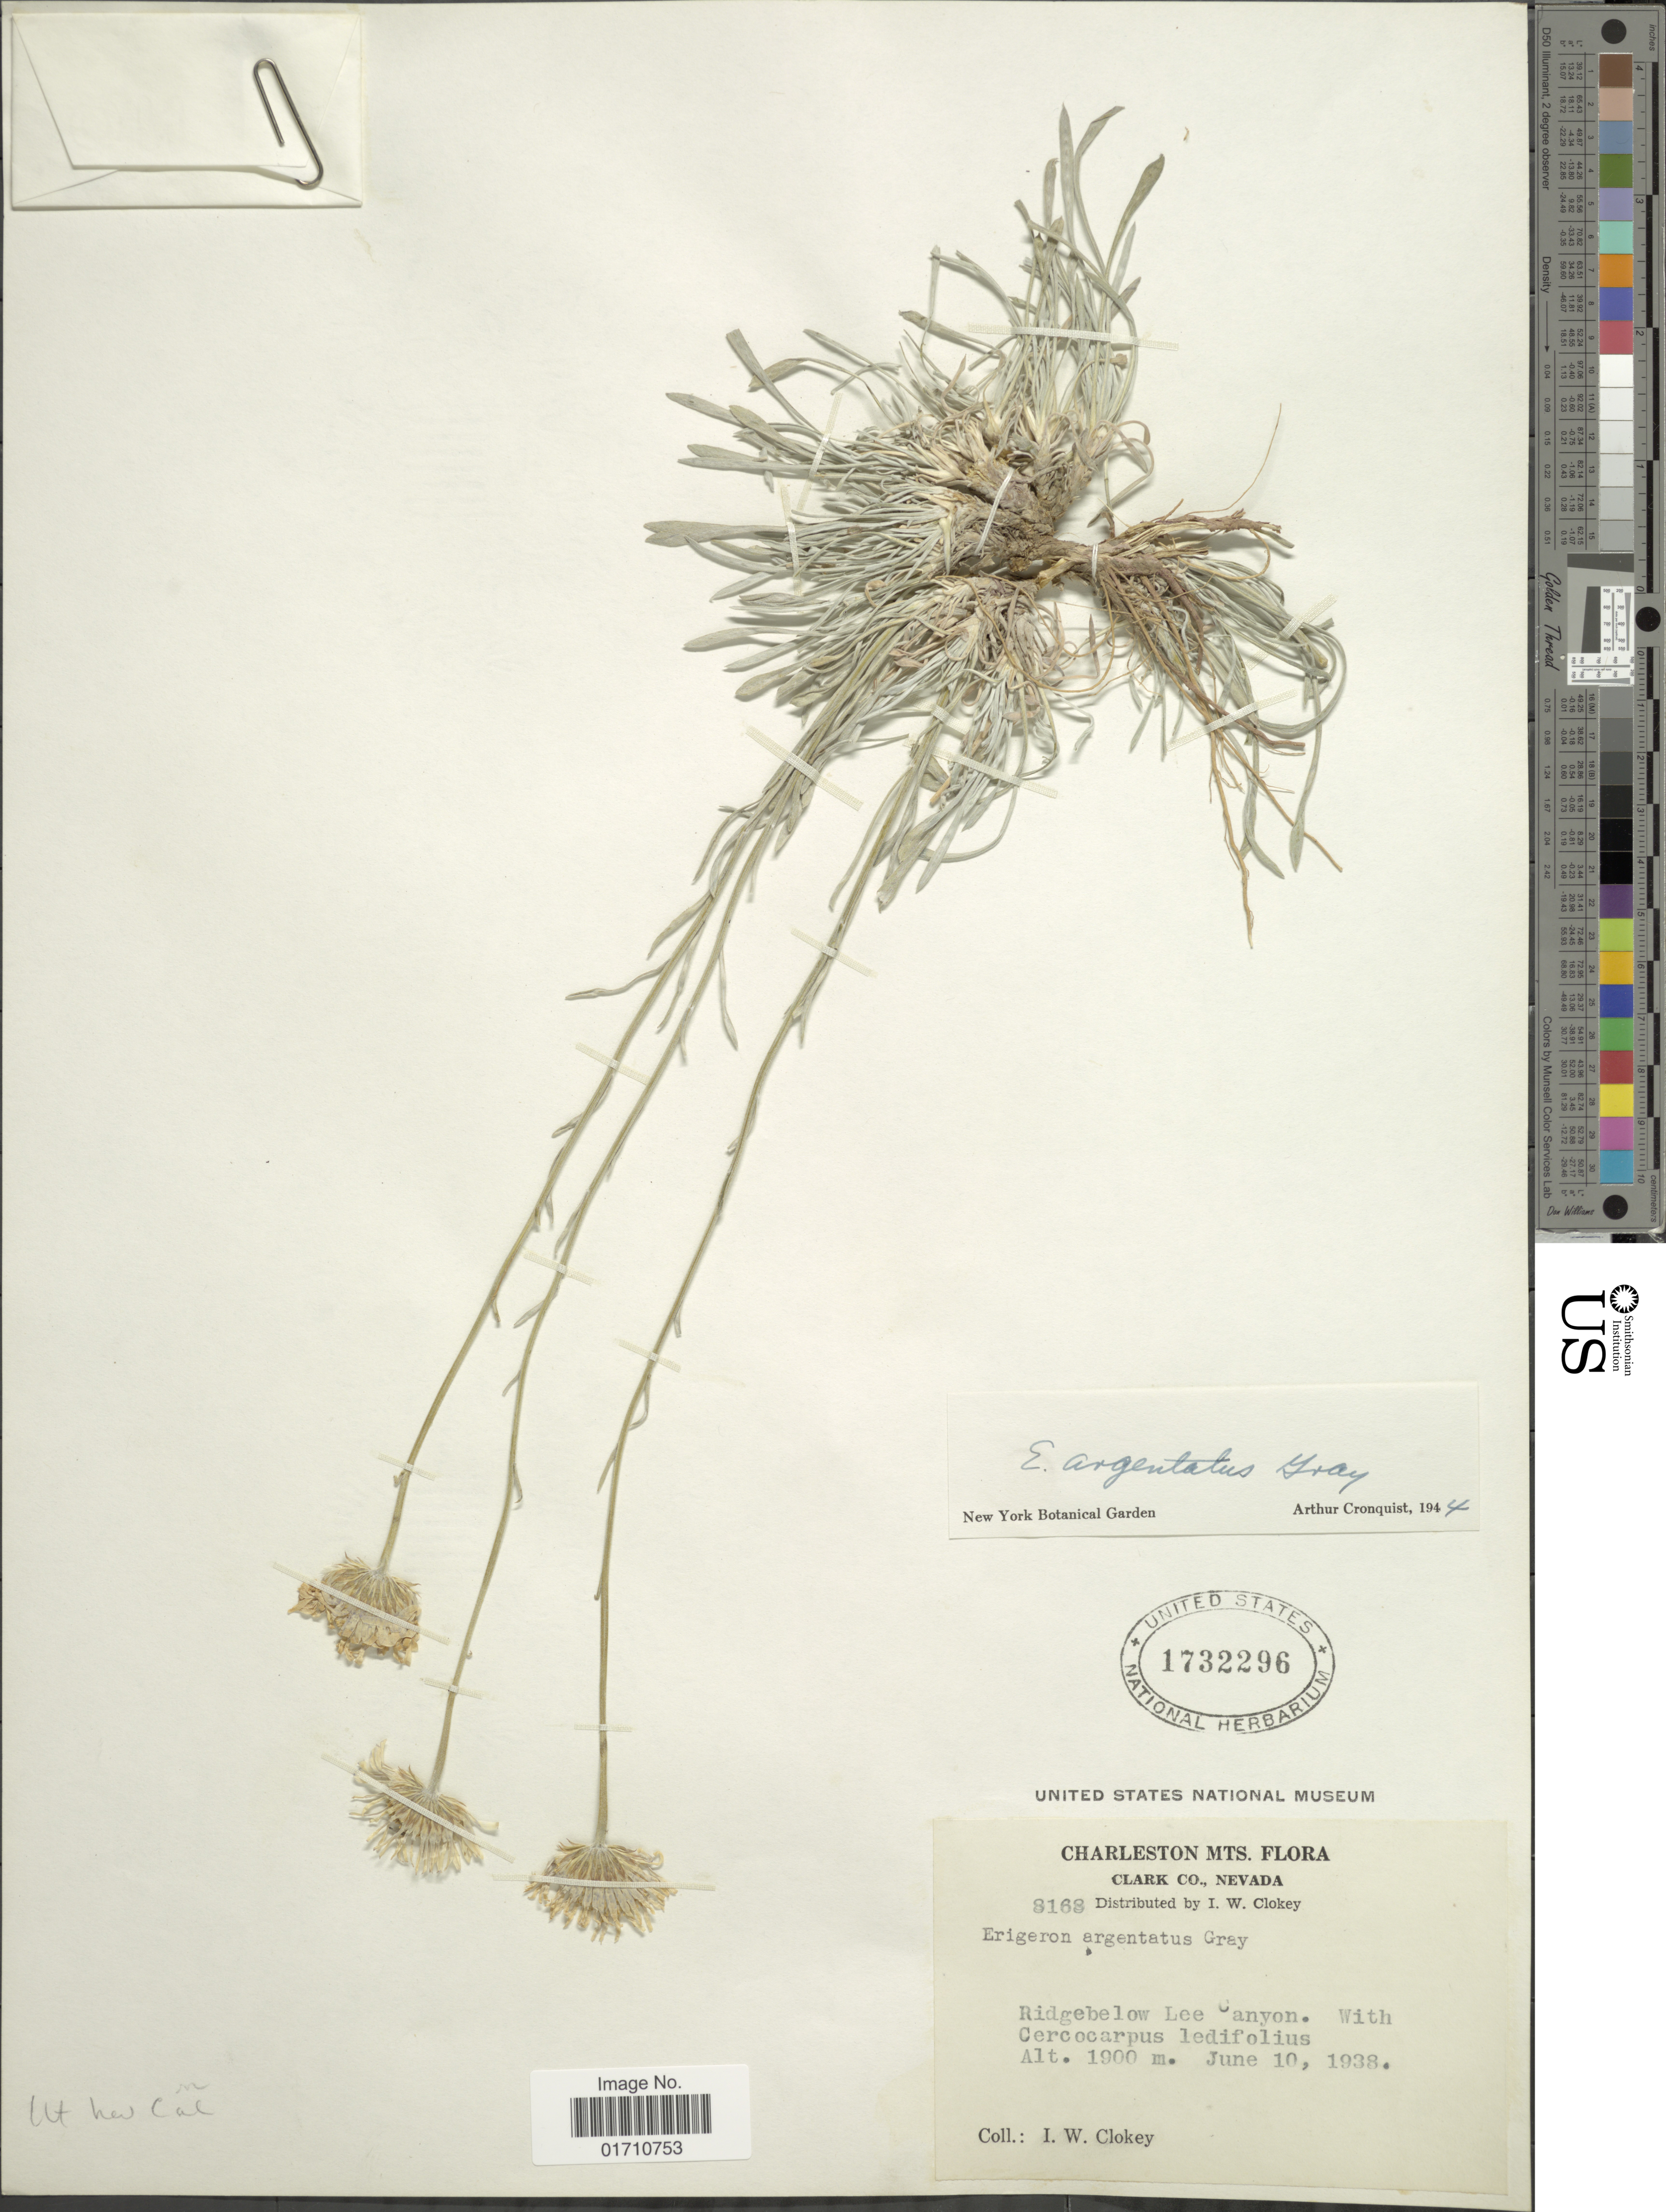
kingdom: Plantae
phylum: Tracheophyta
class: Magnoliopsida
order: Asterales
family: Asteraceae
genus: Erigeron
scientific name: Erigeron argentatus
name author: A. Gray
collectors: I. W. Clokey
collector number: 8168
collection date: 1938-06-10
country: United States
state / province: Nevada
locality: Charleston Mts., Clark Co., Ridgebelow Lee Canyon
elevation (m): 1900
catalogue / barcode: US 1732296